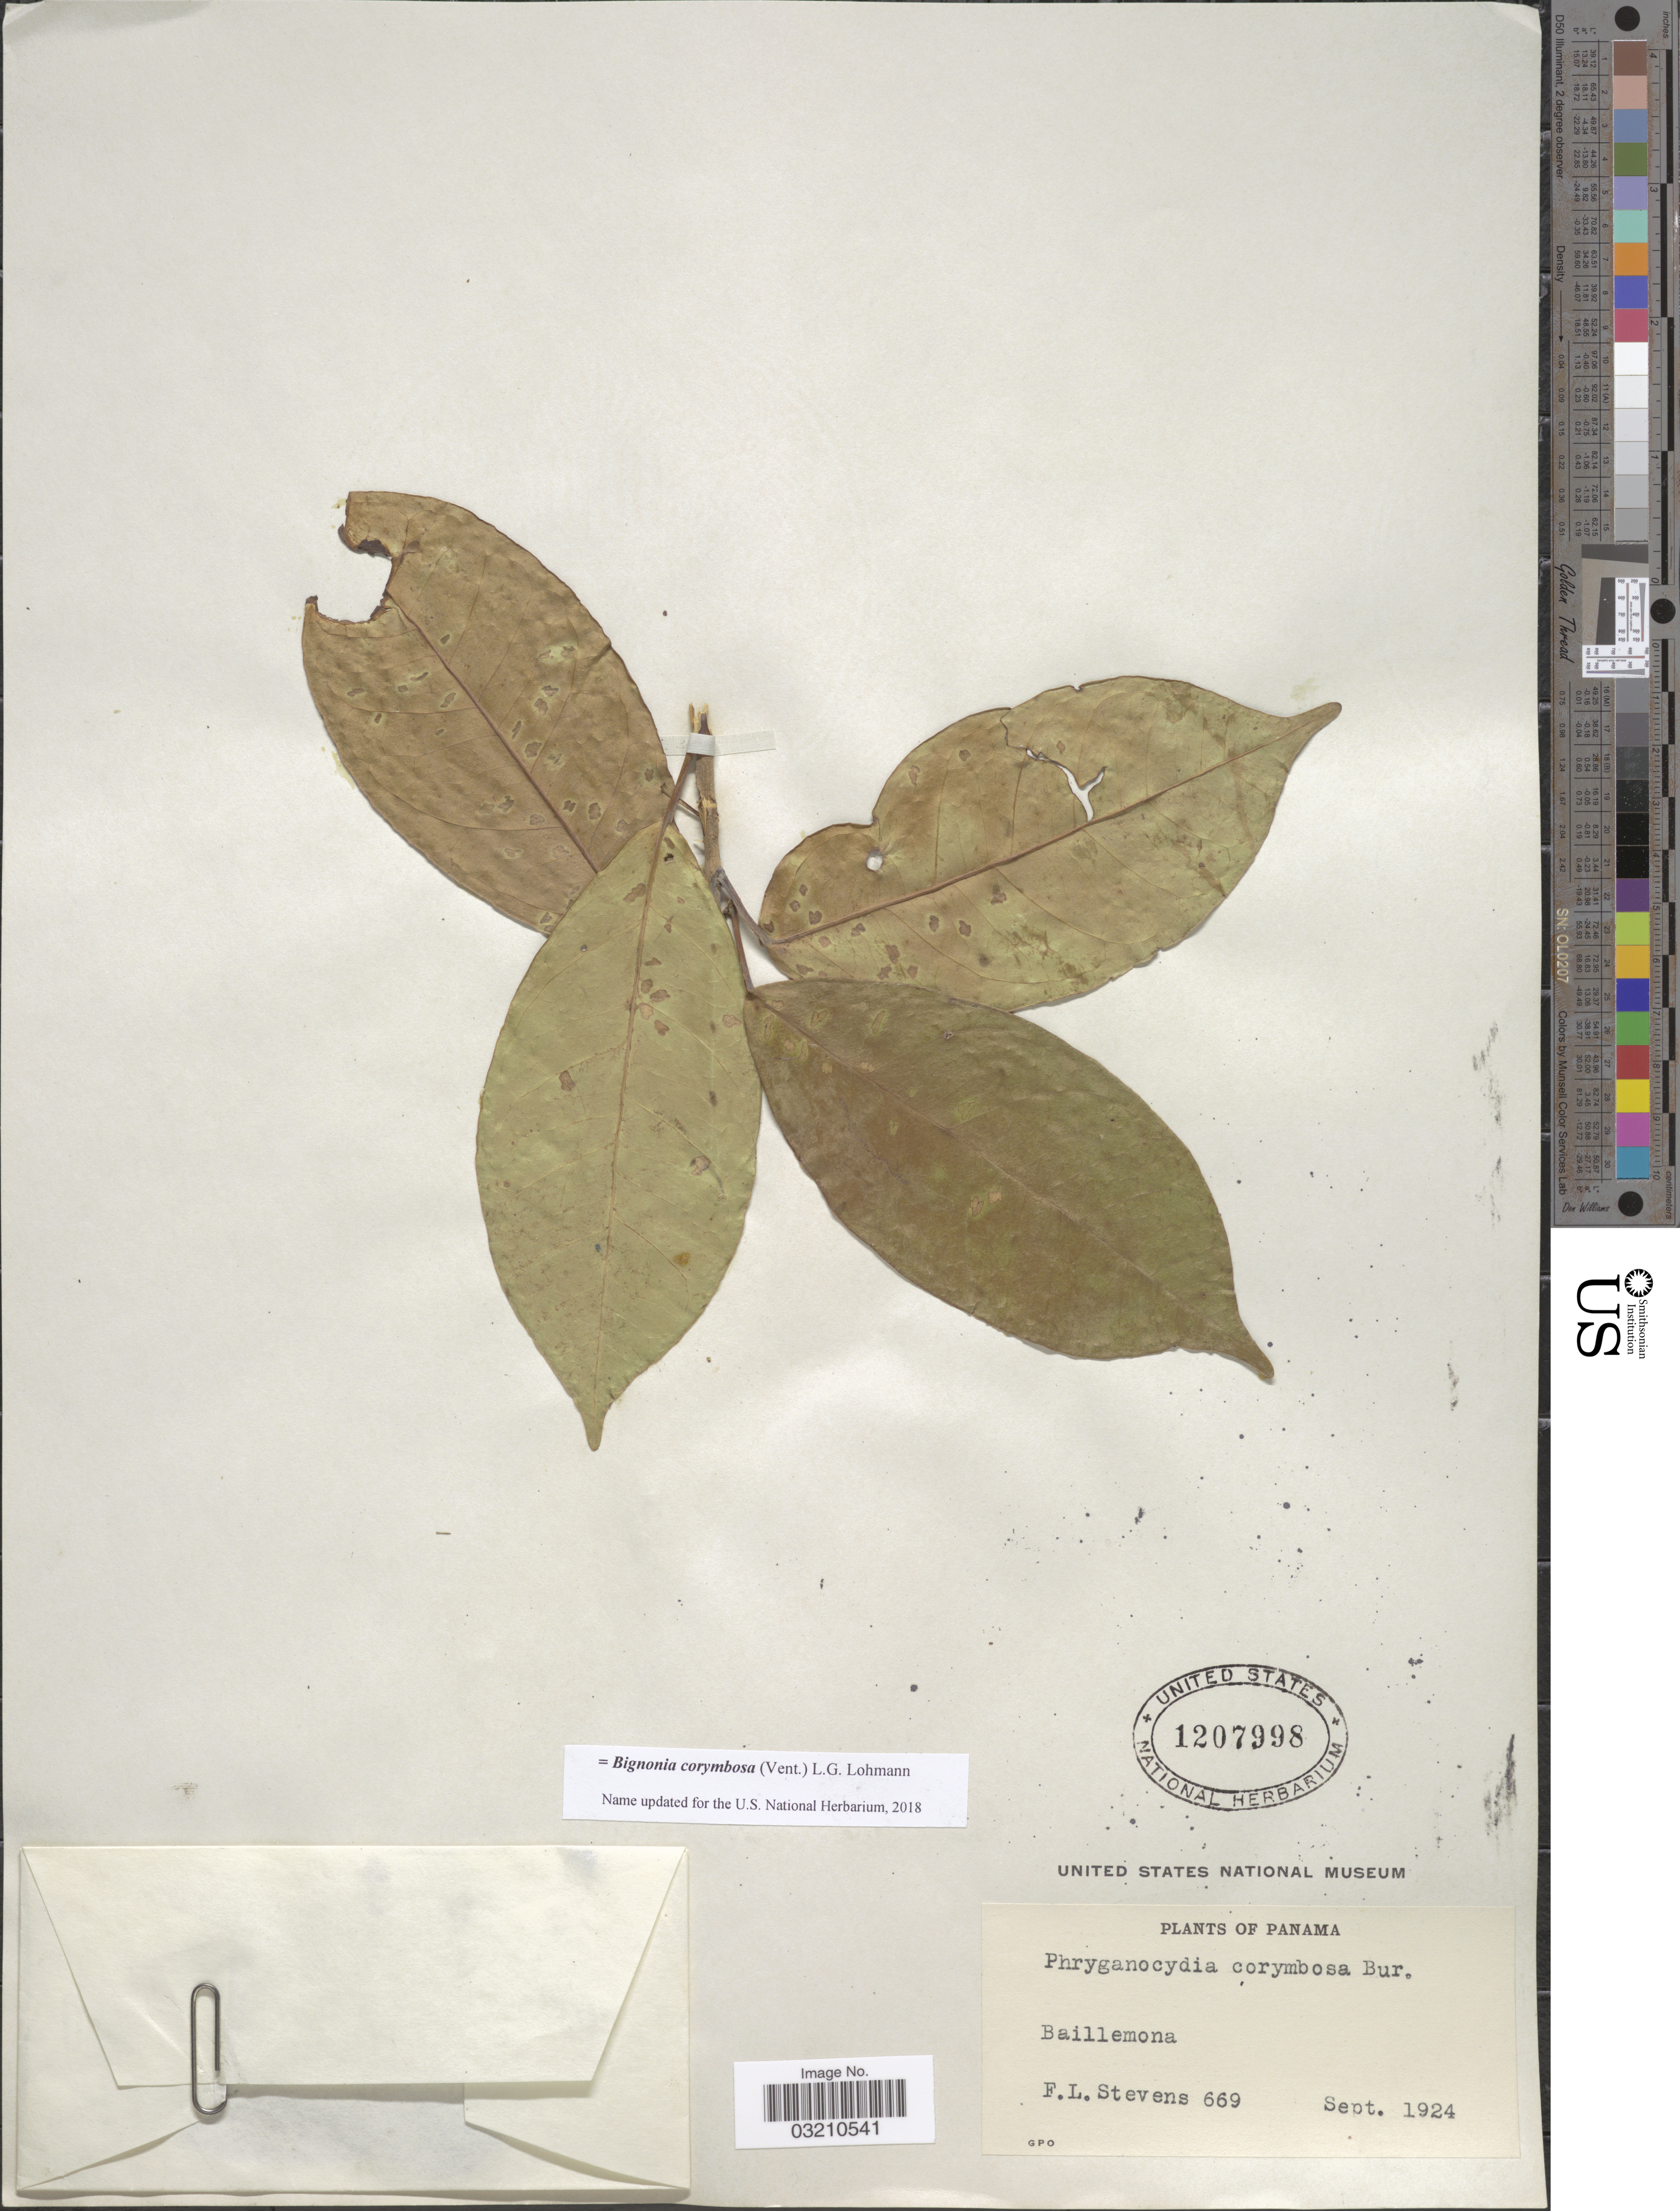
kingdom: Plantae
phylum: Tracheophyta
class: Magnoliopsida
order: Lamiales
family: Bignoniaceae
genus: Bignonia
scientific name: Bignonia corymbosa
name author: (Vent.) L.G. Lohmann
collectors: F. L. Stevens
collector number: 669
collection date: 1924-09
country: Panama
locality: Baillemona.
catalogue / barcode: US 1207998